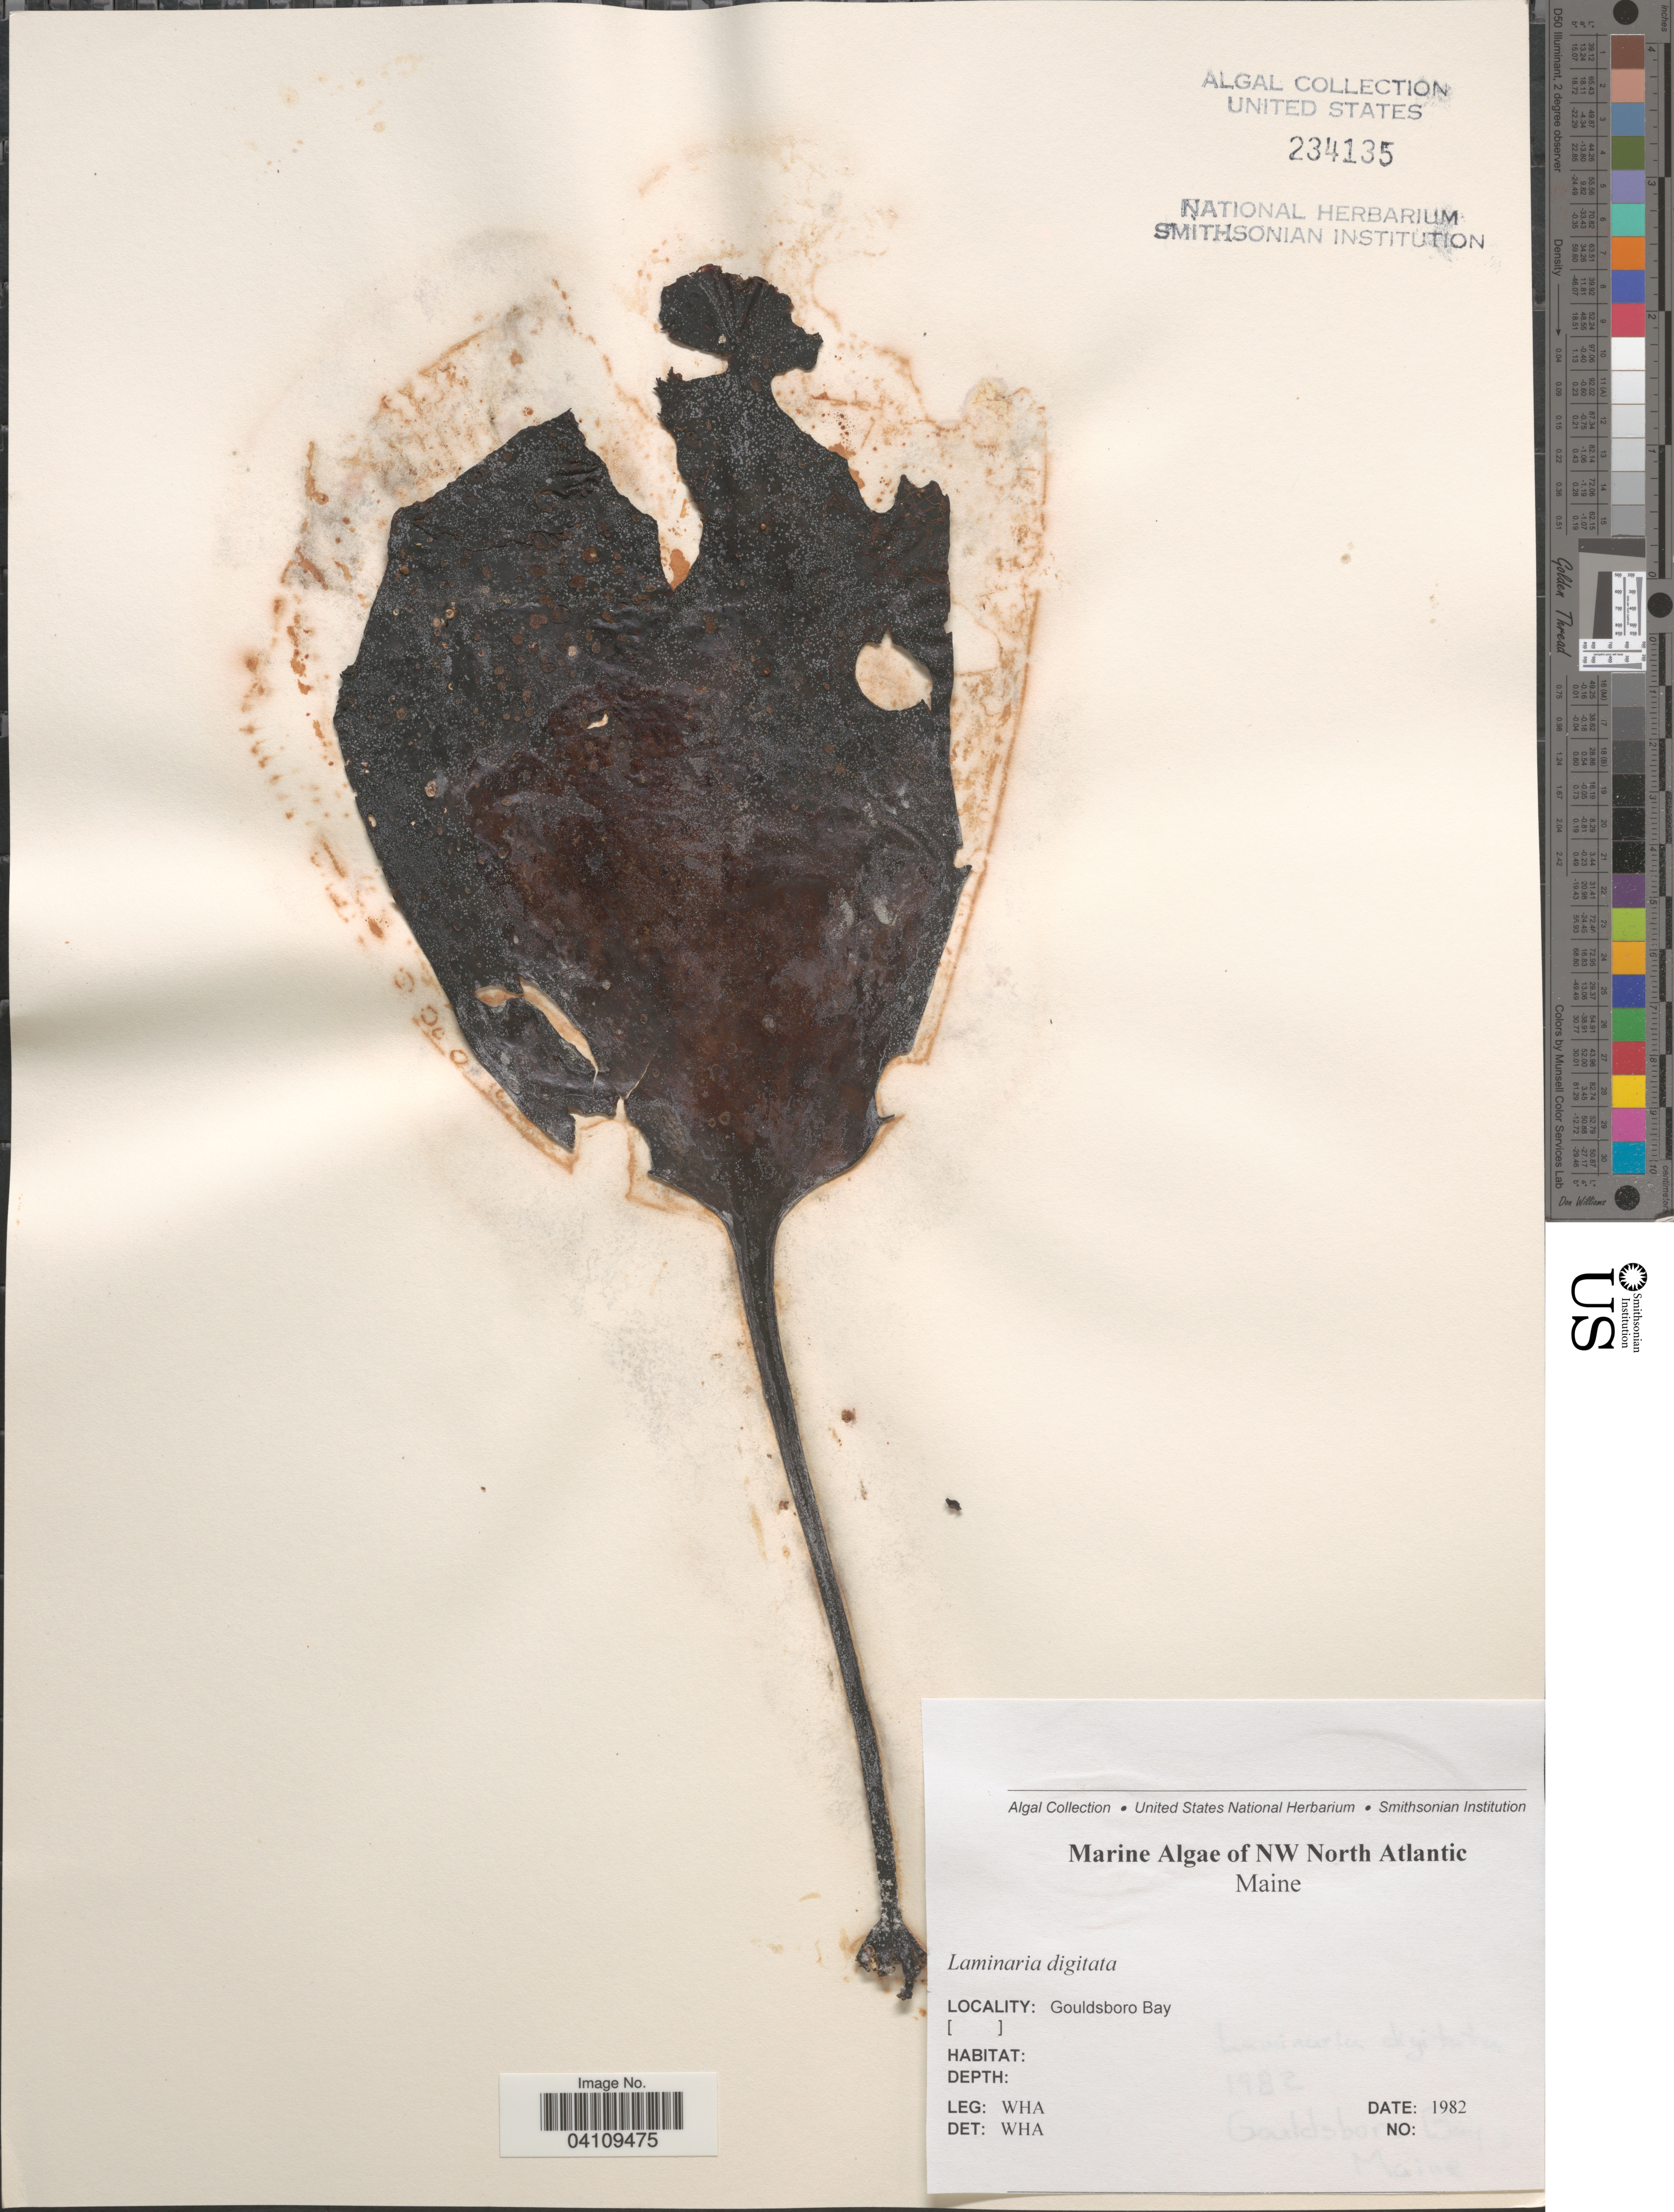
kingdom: Chromista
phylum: Ochrophyta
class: Phaeophyceae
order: Laminariales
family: Laminariaceae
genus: Laminaria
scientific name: Laminaria digitata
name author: (Hudson) J.V.Lamouroux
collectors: W. H. Adey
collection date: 1982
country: United States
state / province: Maine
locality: NW North Atlantic. Gouldsboro Bay.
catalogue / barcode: US 234135